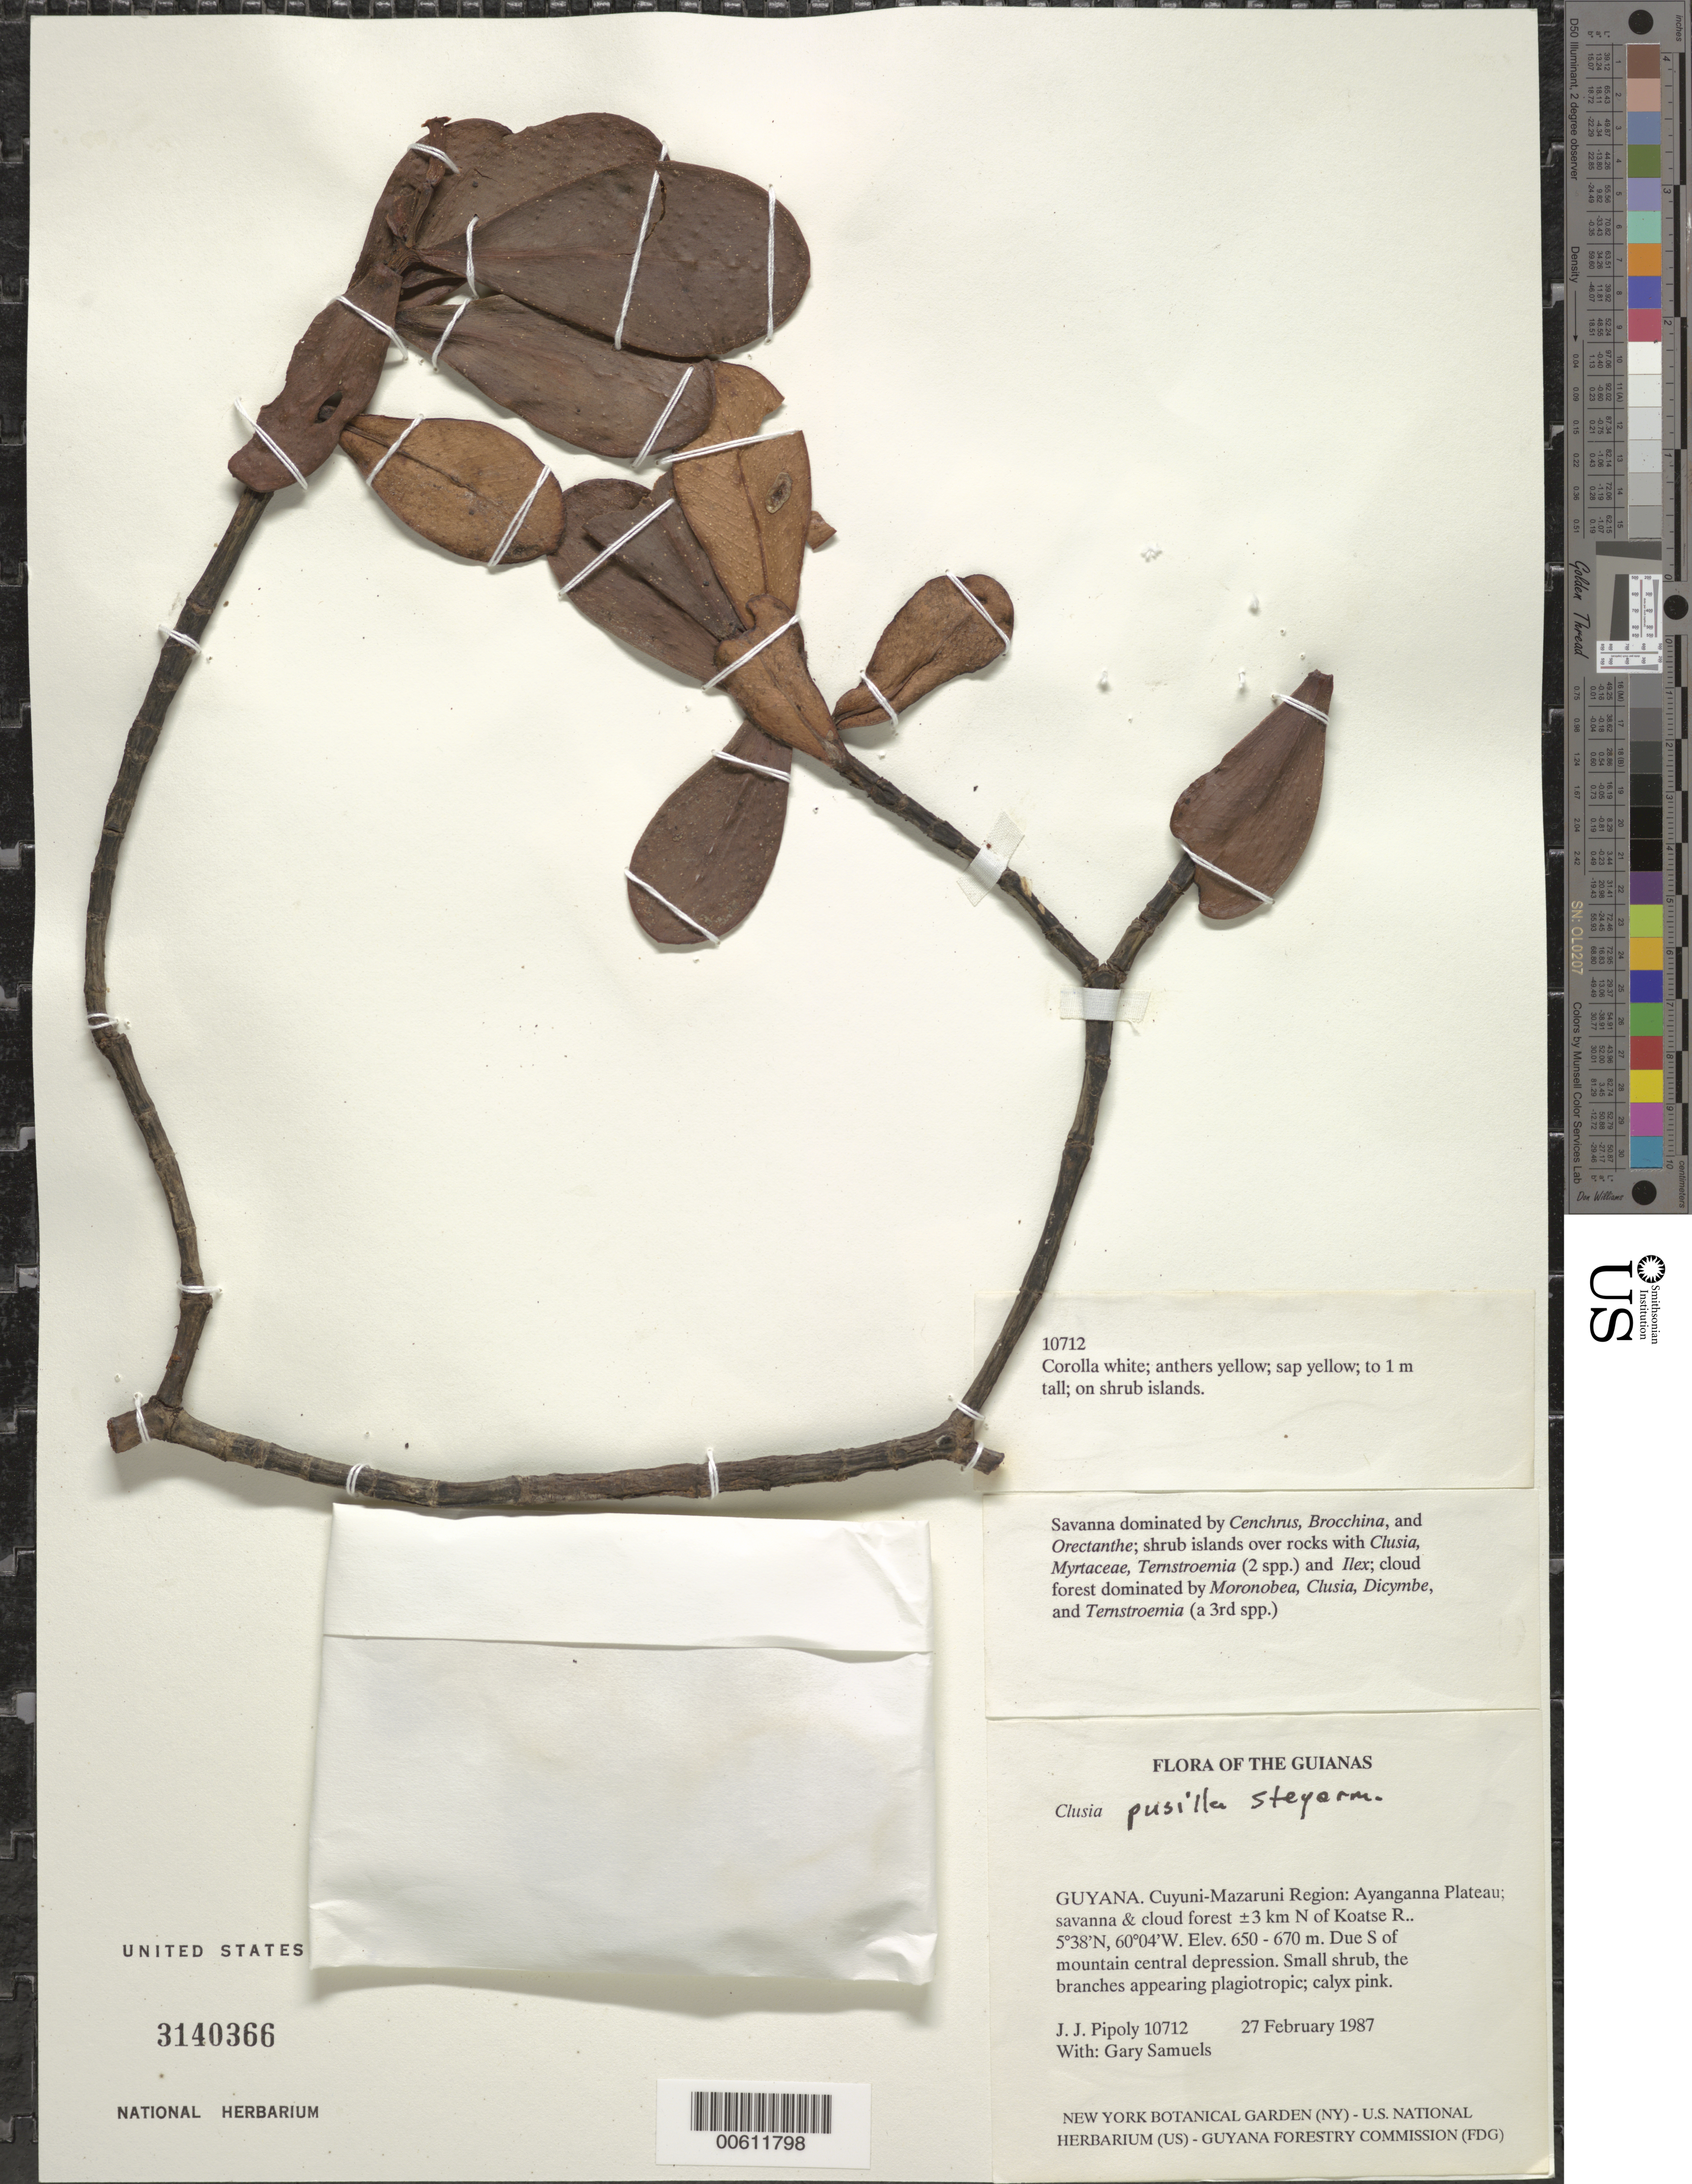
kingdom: Plantae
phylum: Tracheophyta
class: Magnoliopsida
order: Malpighiales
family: Clusiaceae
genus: Clusia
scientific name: Clusia pusilla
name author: Steyerm.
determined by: Pipoly, J. J., III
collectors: J. J. Pipoly & G. Bacchus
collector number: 10712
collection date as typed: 27 February 1987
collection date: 1987-02-27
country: Guyana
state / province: Cuyuni-Mazaruni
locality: Ayanganna Plateau; ±3 km N of Koatse R, due S of mountain central depression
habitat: Savanna and cloud forest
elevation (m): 650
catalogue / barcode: US 3140366